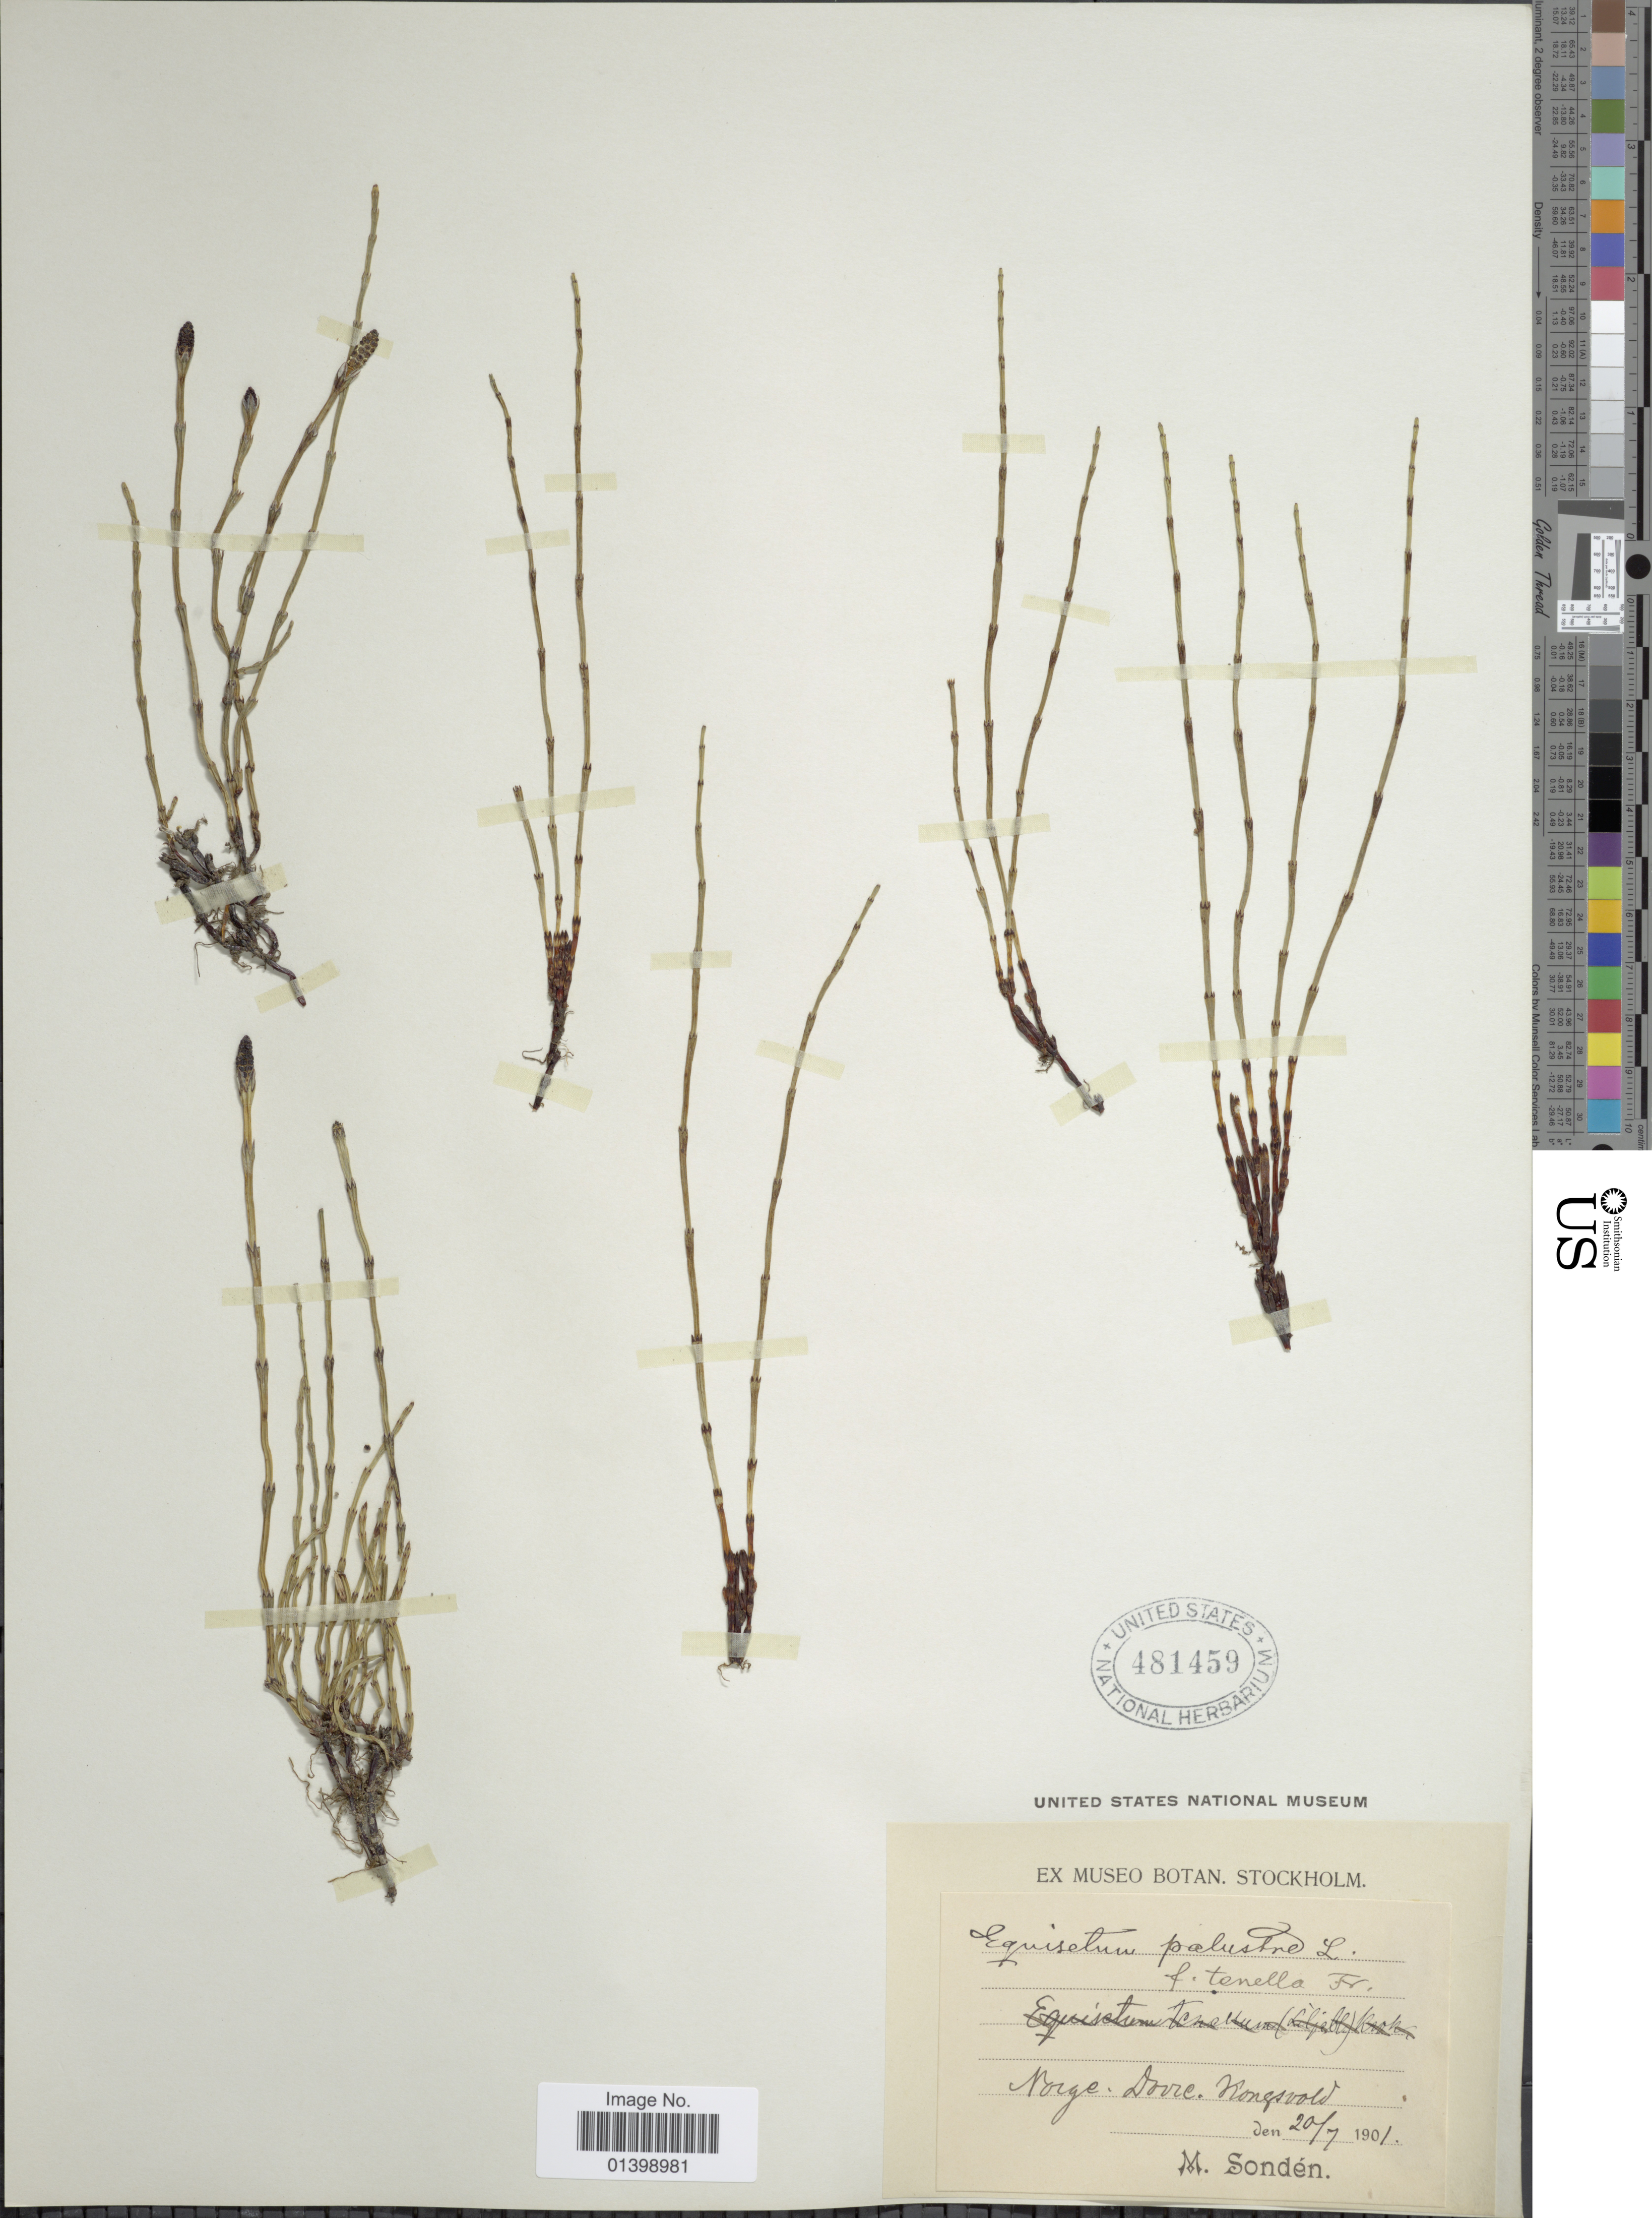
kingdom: Plantae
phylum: Tracheophyta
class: Polypodiopsida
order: Equisetales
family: Equisetaceae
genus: Equisetum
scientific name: Equisetum palustre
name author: L.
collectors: M. Sondén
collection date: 1901-07-20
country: Norway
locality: Norge, Dovre, Kongsvold.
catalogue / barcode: US 481459